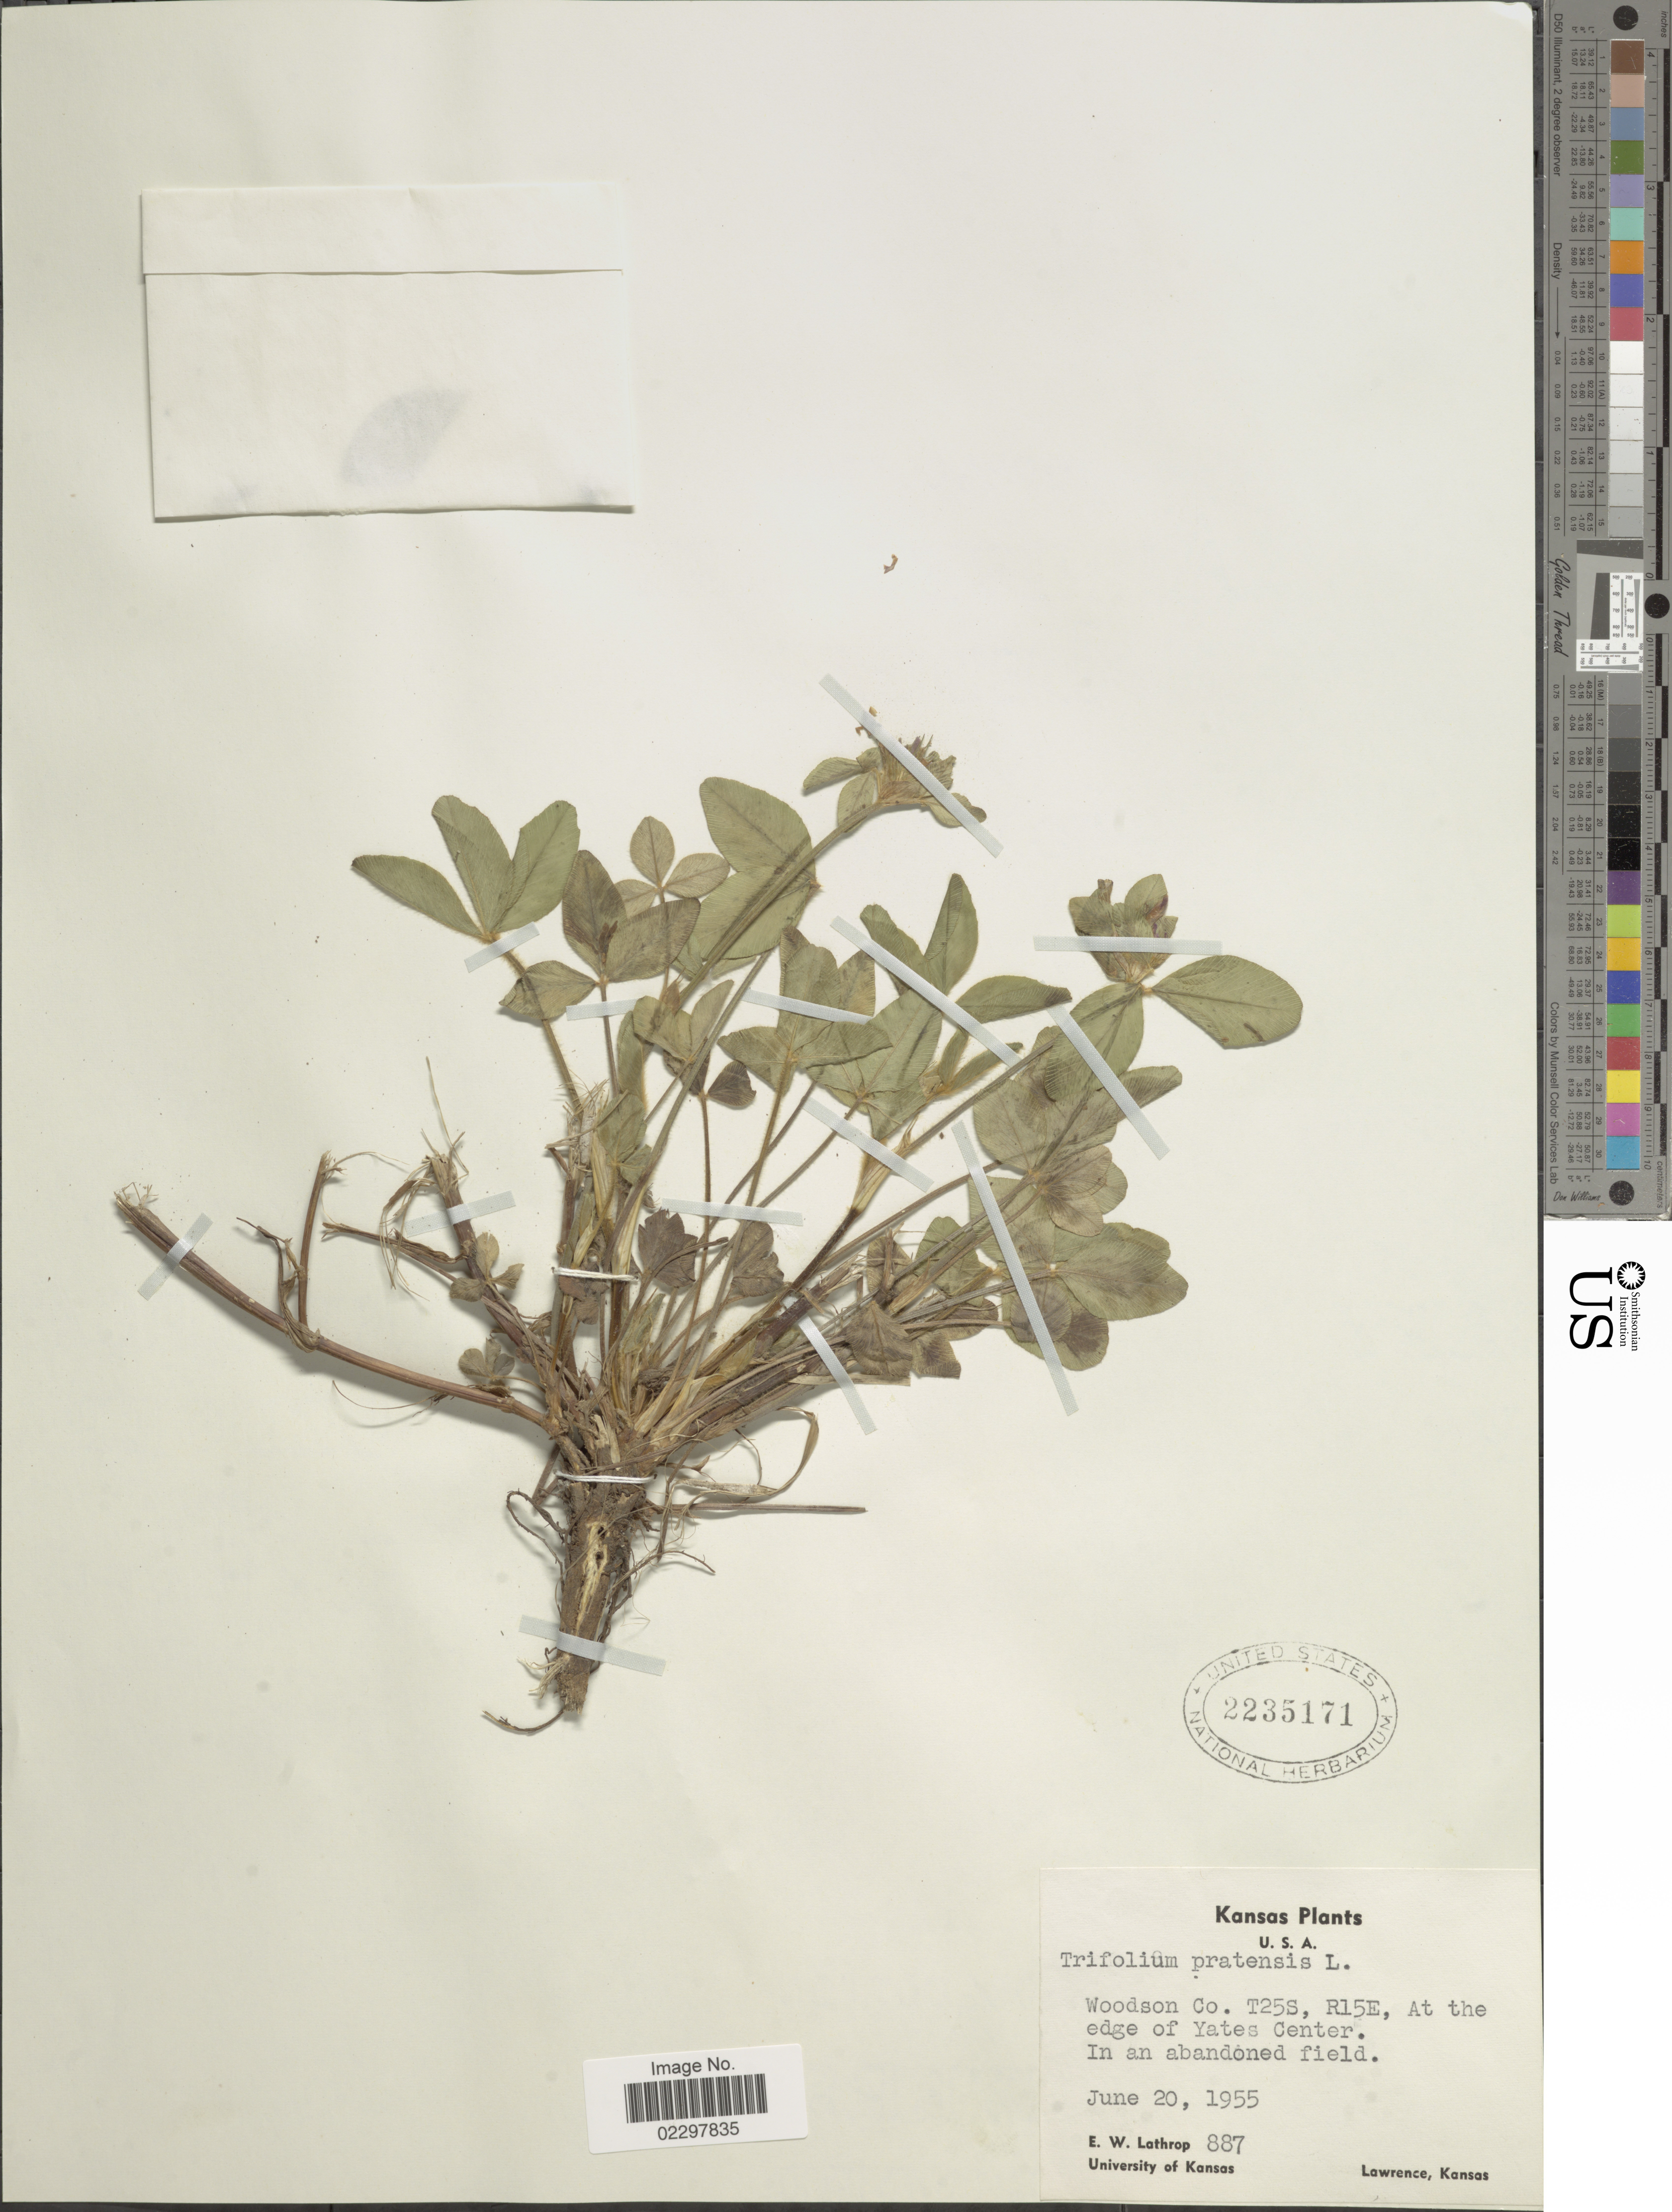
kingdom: Plantae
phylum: Tracheophyta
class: Magnoliopsida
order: Fabales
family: Fabaceae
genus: Trifolium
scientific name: Trifolium pratense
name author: L.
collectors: E. W. Lathrop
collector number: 887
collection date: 1955-06-20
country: United States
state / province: Kansas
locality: Woodson Co. T25S, R15E, at the edge of Yates Center, in an abandoned field.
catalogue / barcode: US 2235171